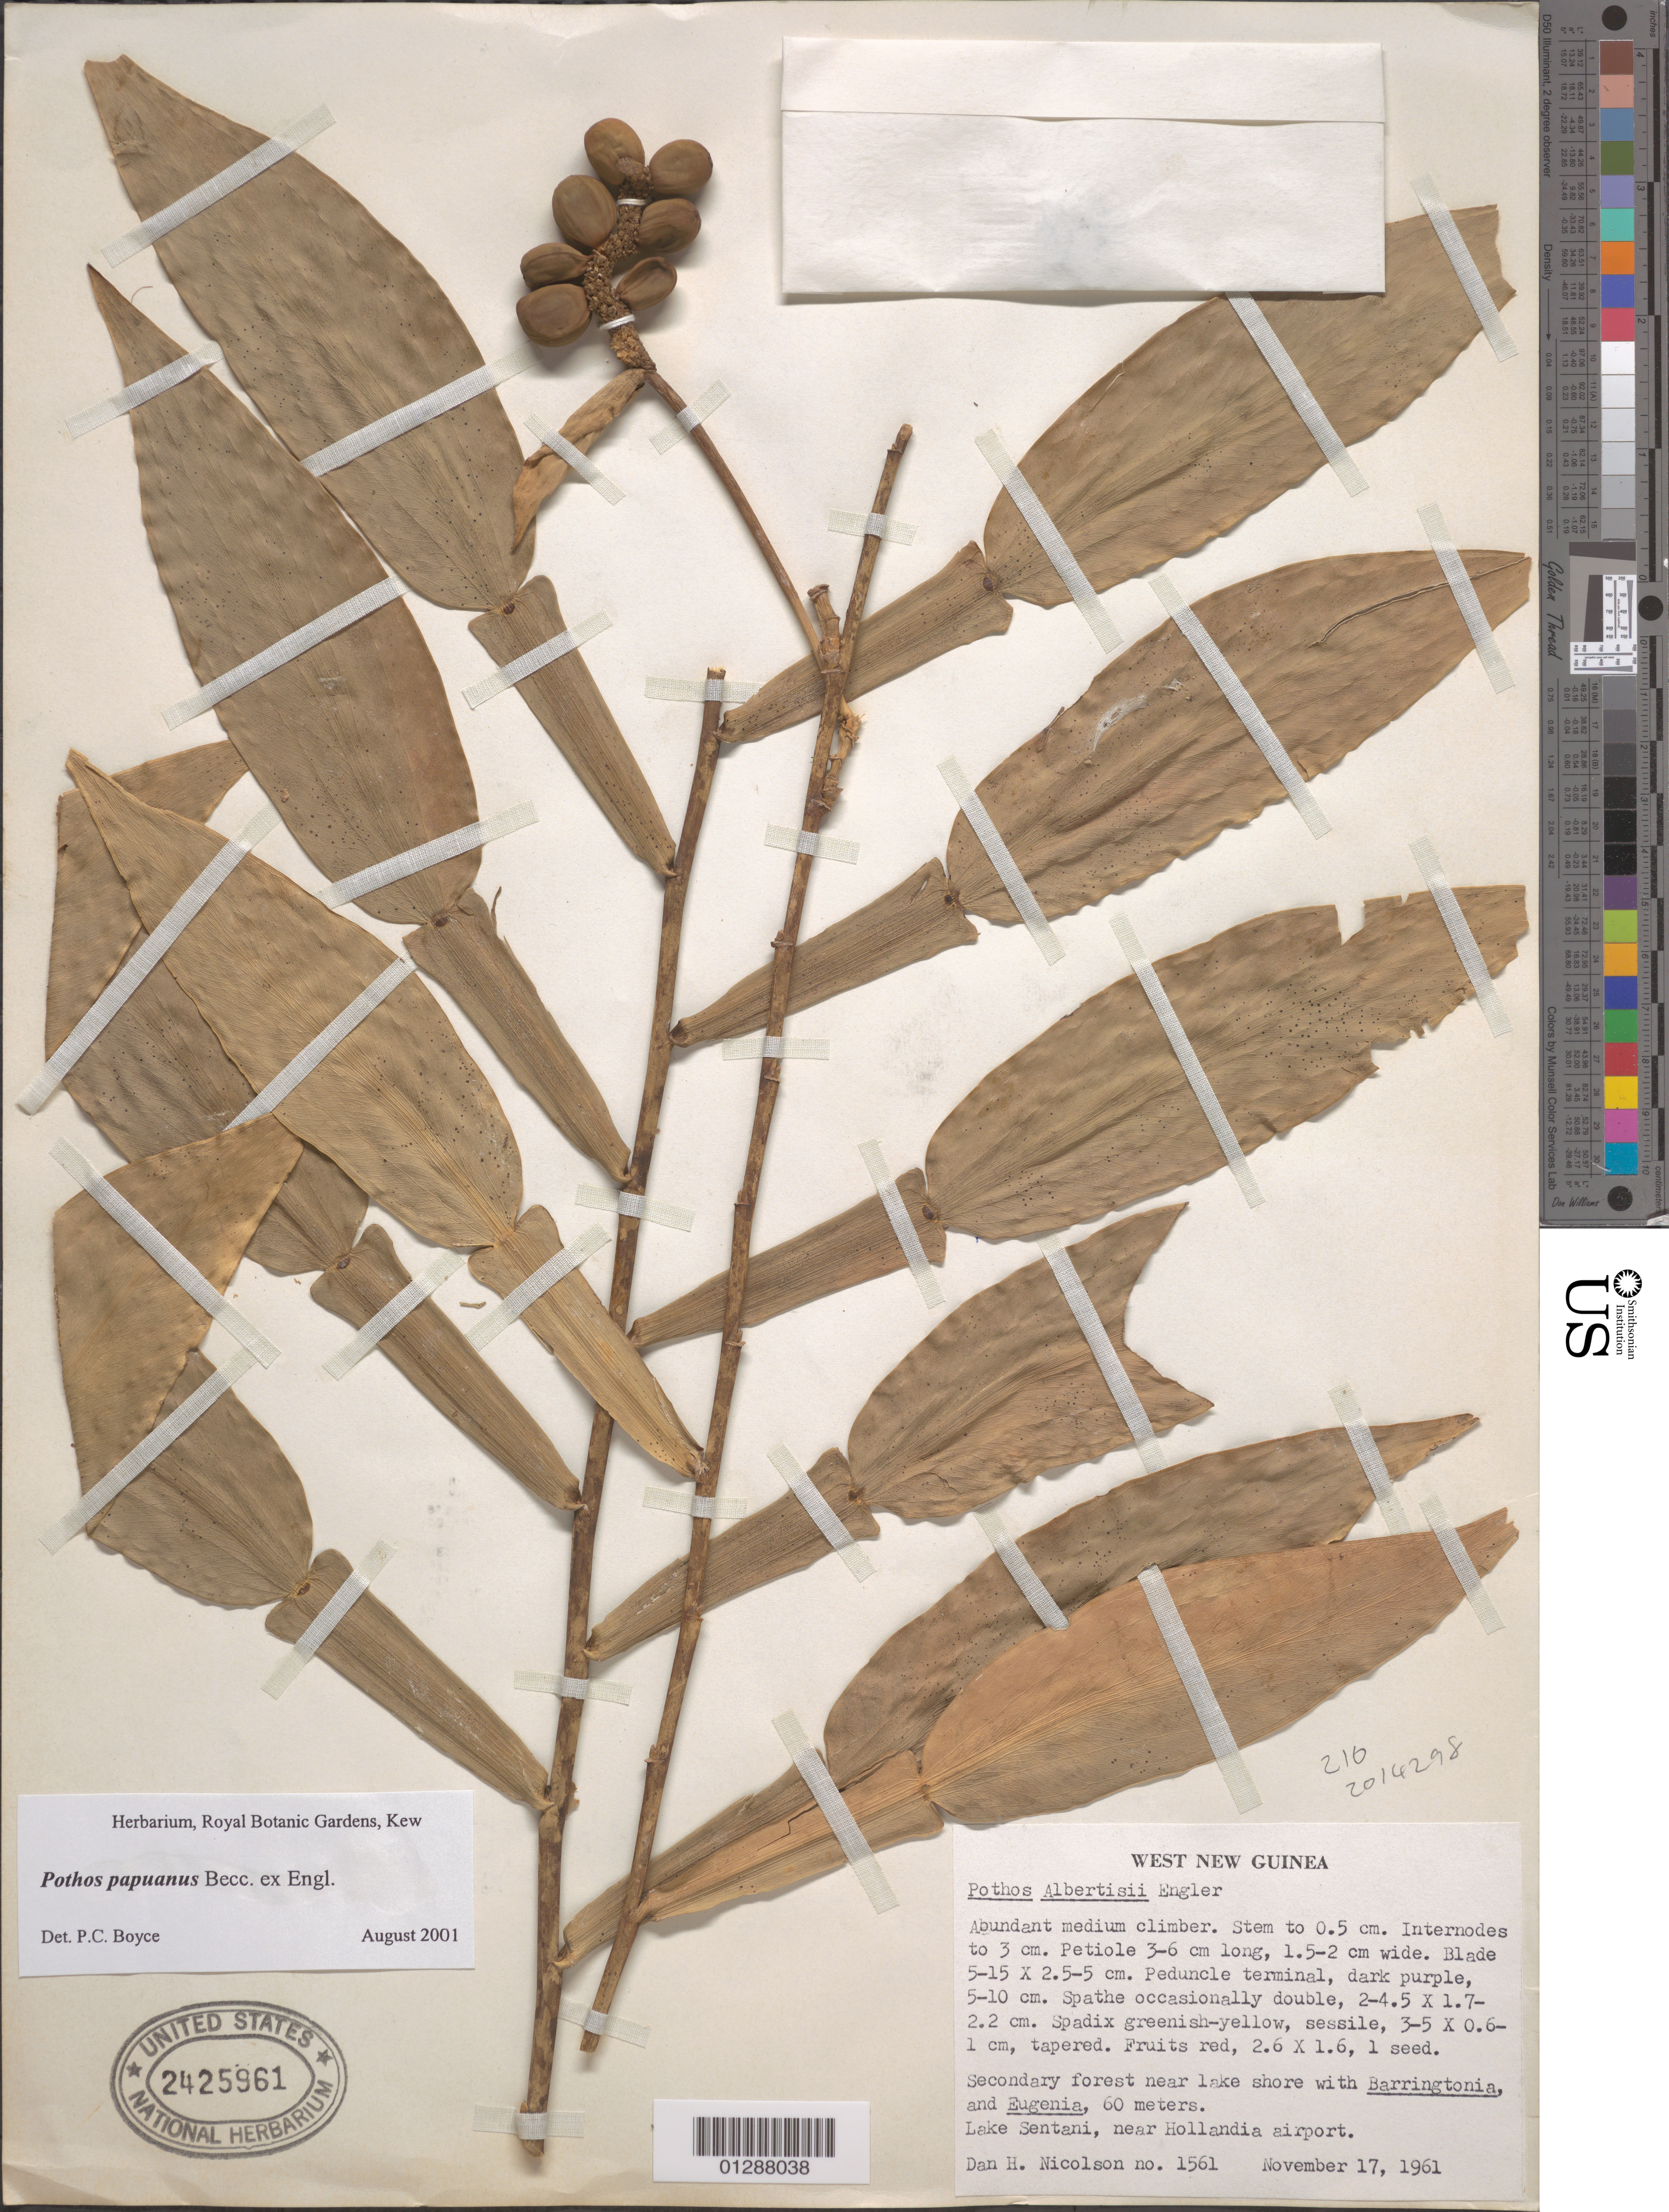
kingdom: Plantae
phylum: Tracheophyta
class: Liliopsida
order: Alismatales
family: Araceae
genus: Pothos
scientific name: Pothos papuanus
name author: Becc. ex Engl.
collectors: D. H. Nicolson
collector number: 1561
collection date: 1961-11-17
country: Indonesia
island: New Guinea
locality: West New Guinea. Near lake shore. Lake Sentani, near Hollandia airport.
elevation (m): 60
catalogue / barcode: US 2425961